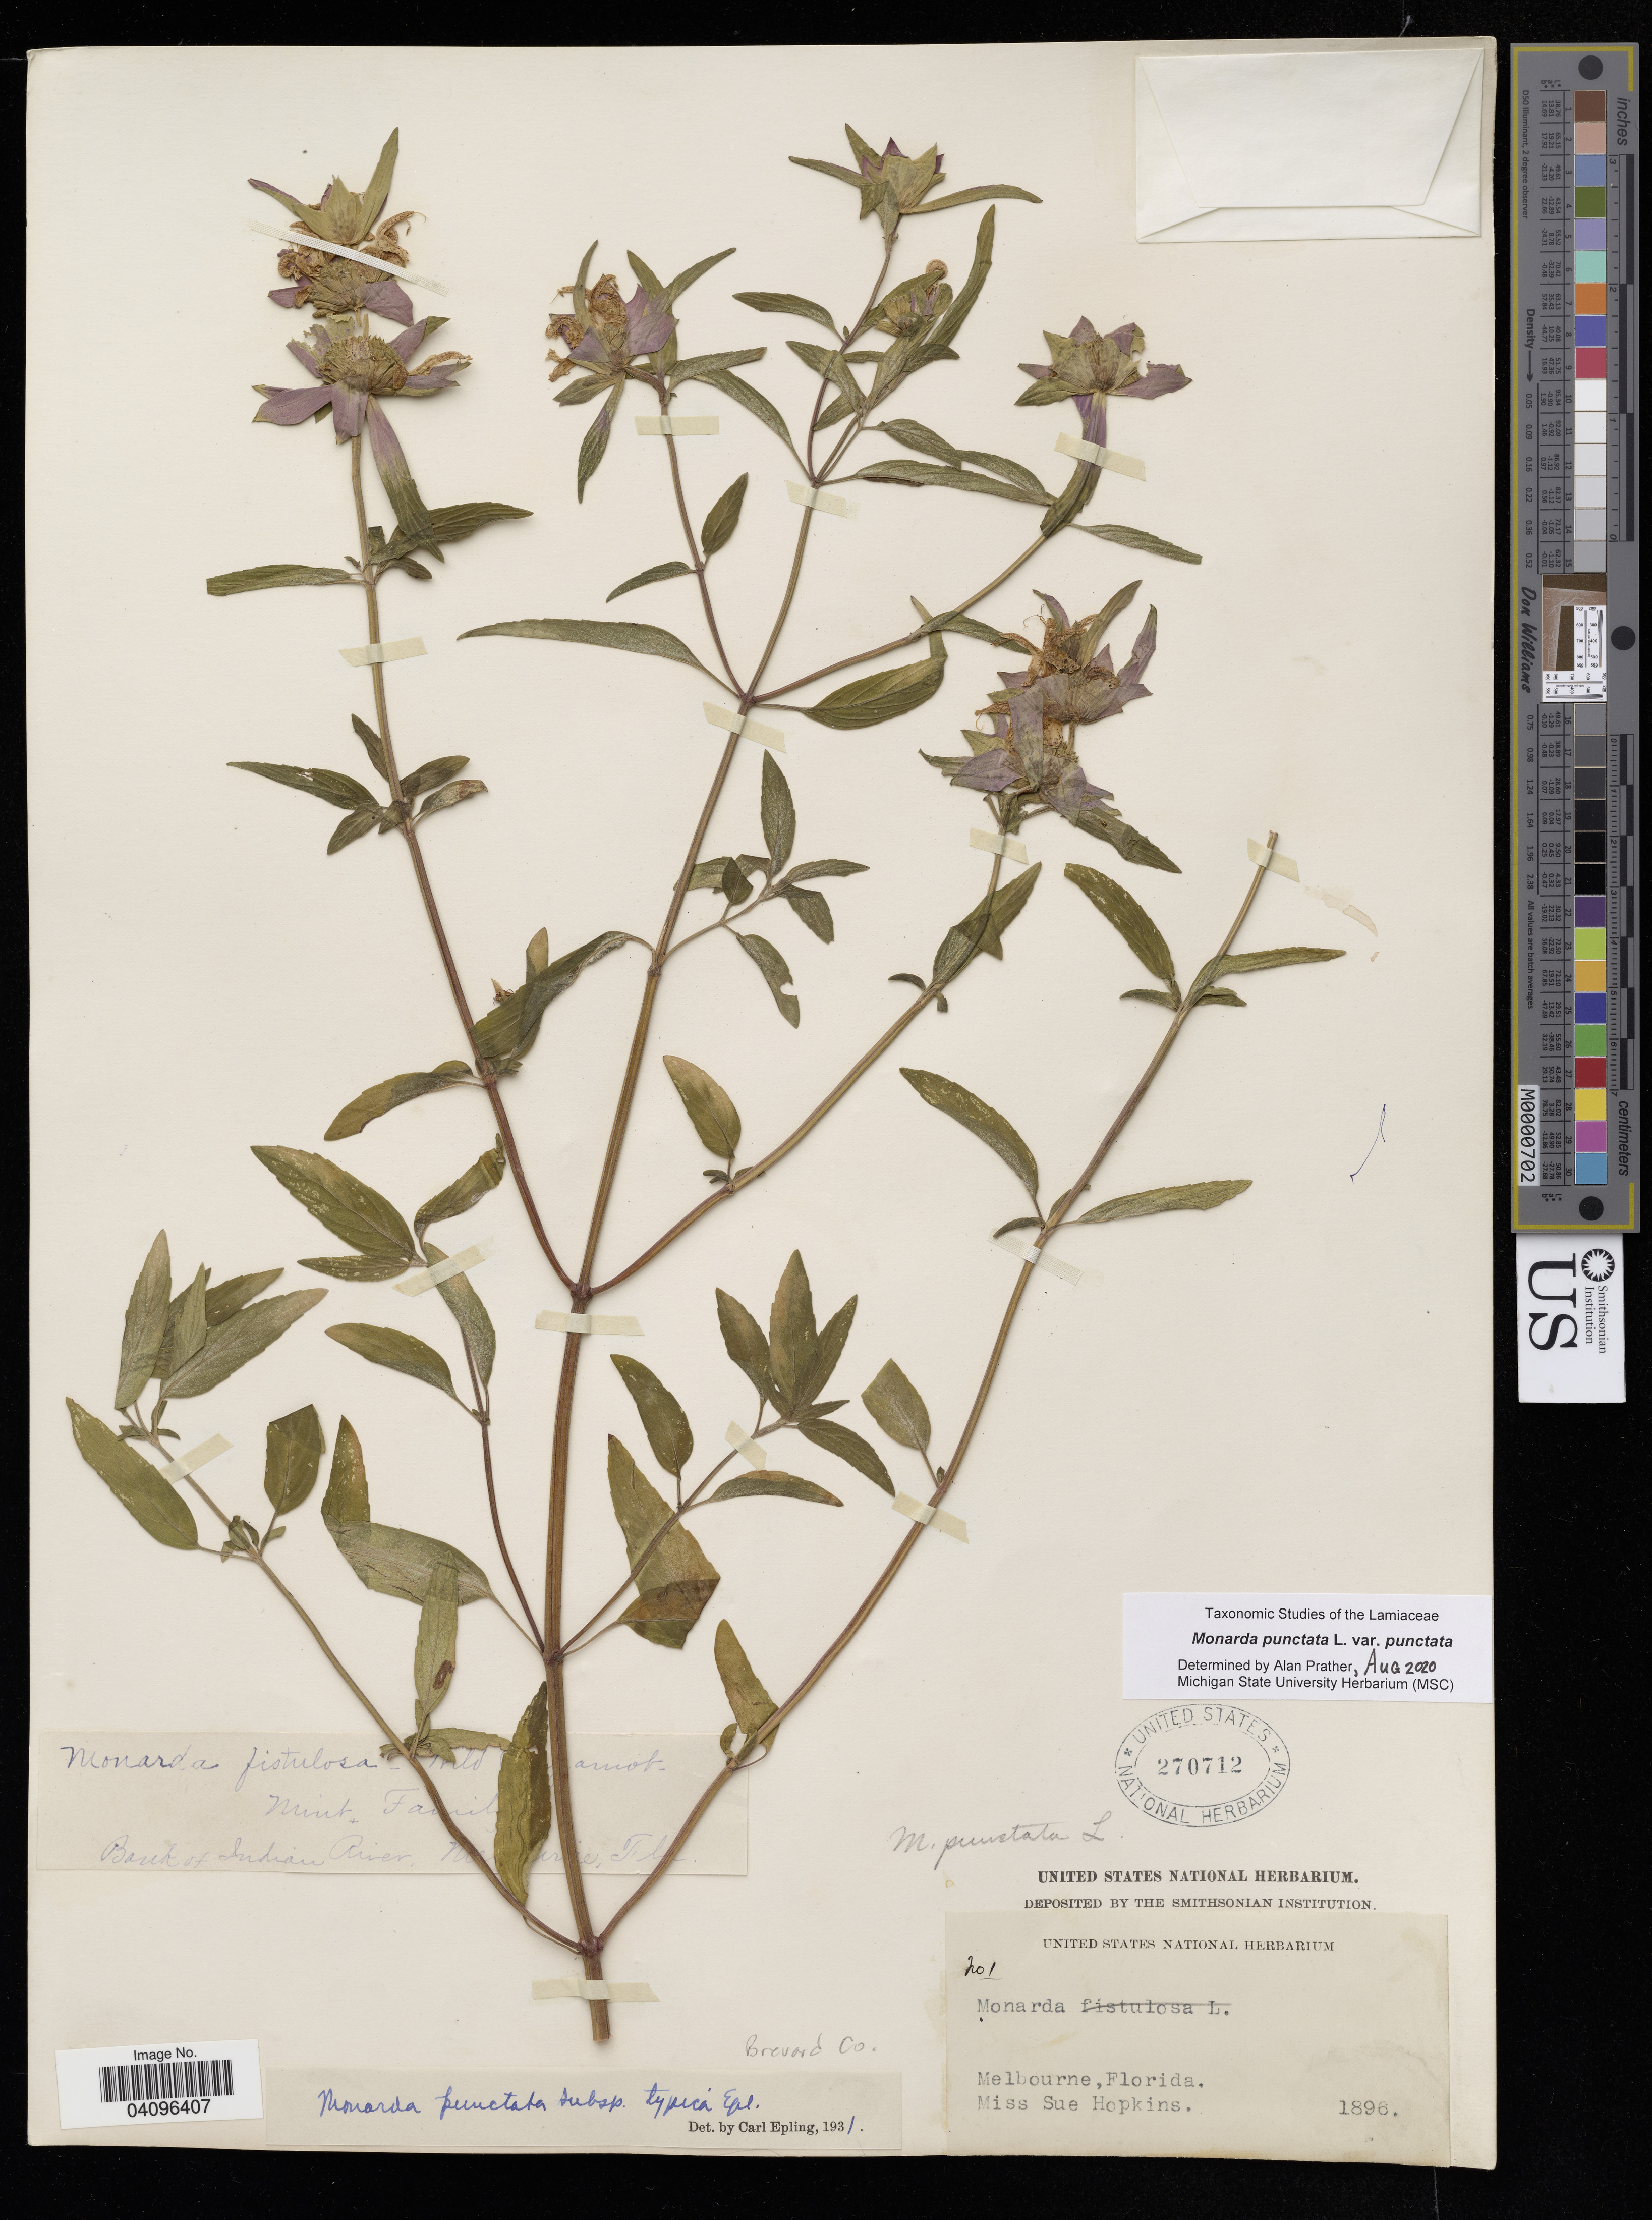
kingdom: Plantae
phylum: Tracheophyta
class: Magnoliopsida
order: Lamiales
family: Lamiaceae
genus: Monarda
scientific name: Monarda punctata var. punctata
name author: L.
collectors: S. Hopkins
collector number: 1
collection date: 1896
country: United States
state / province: Florida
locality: Melbourne.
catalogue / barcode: US 270712